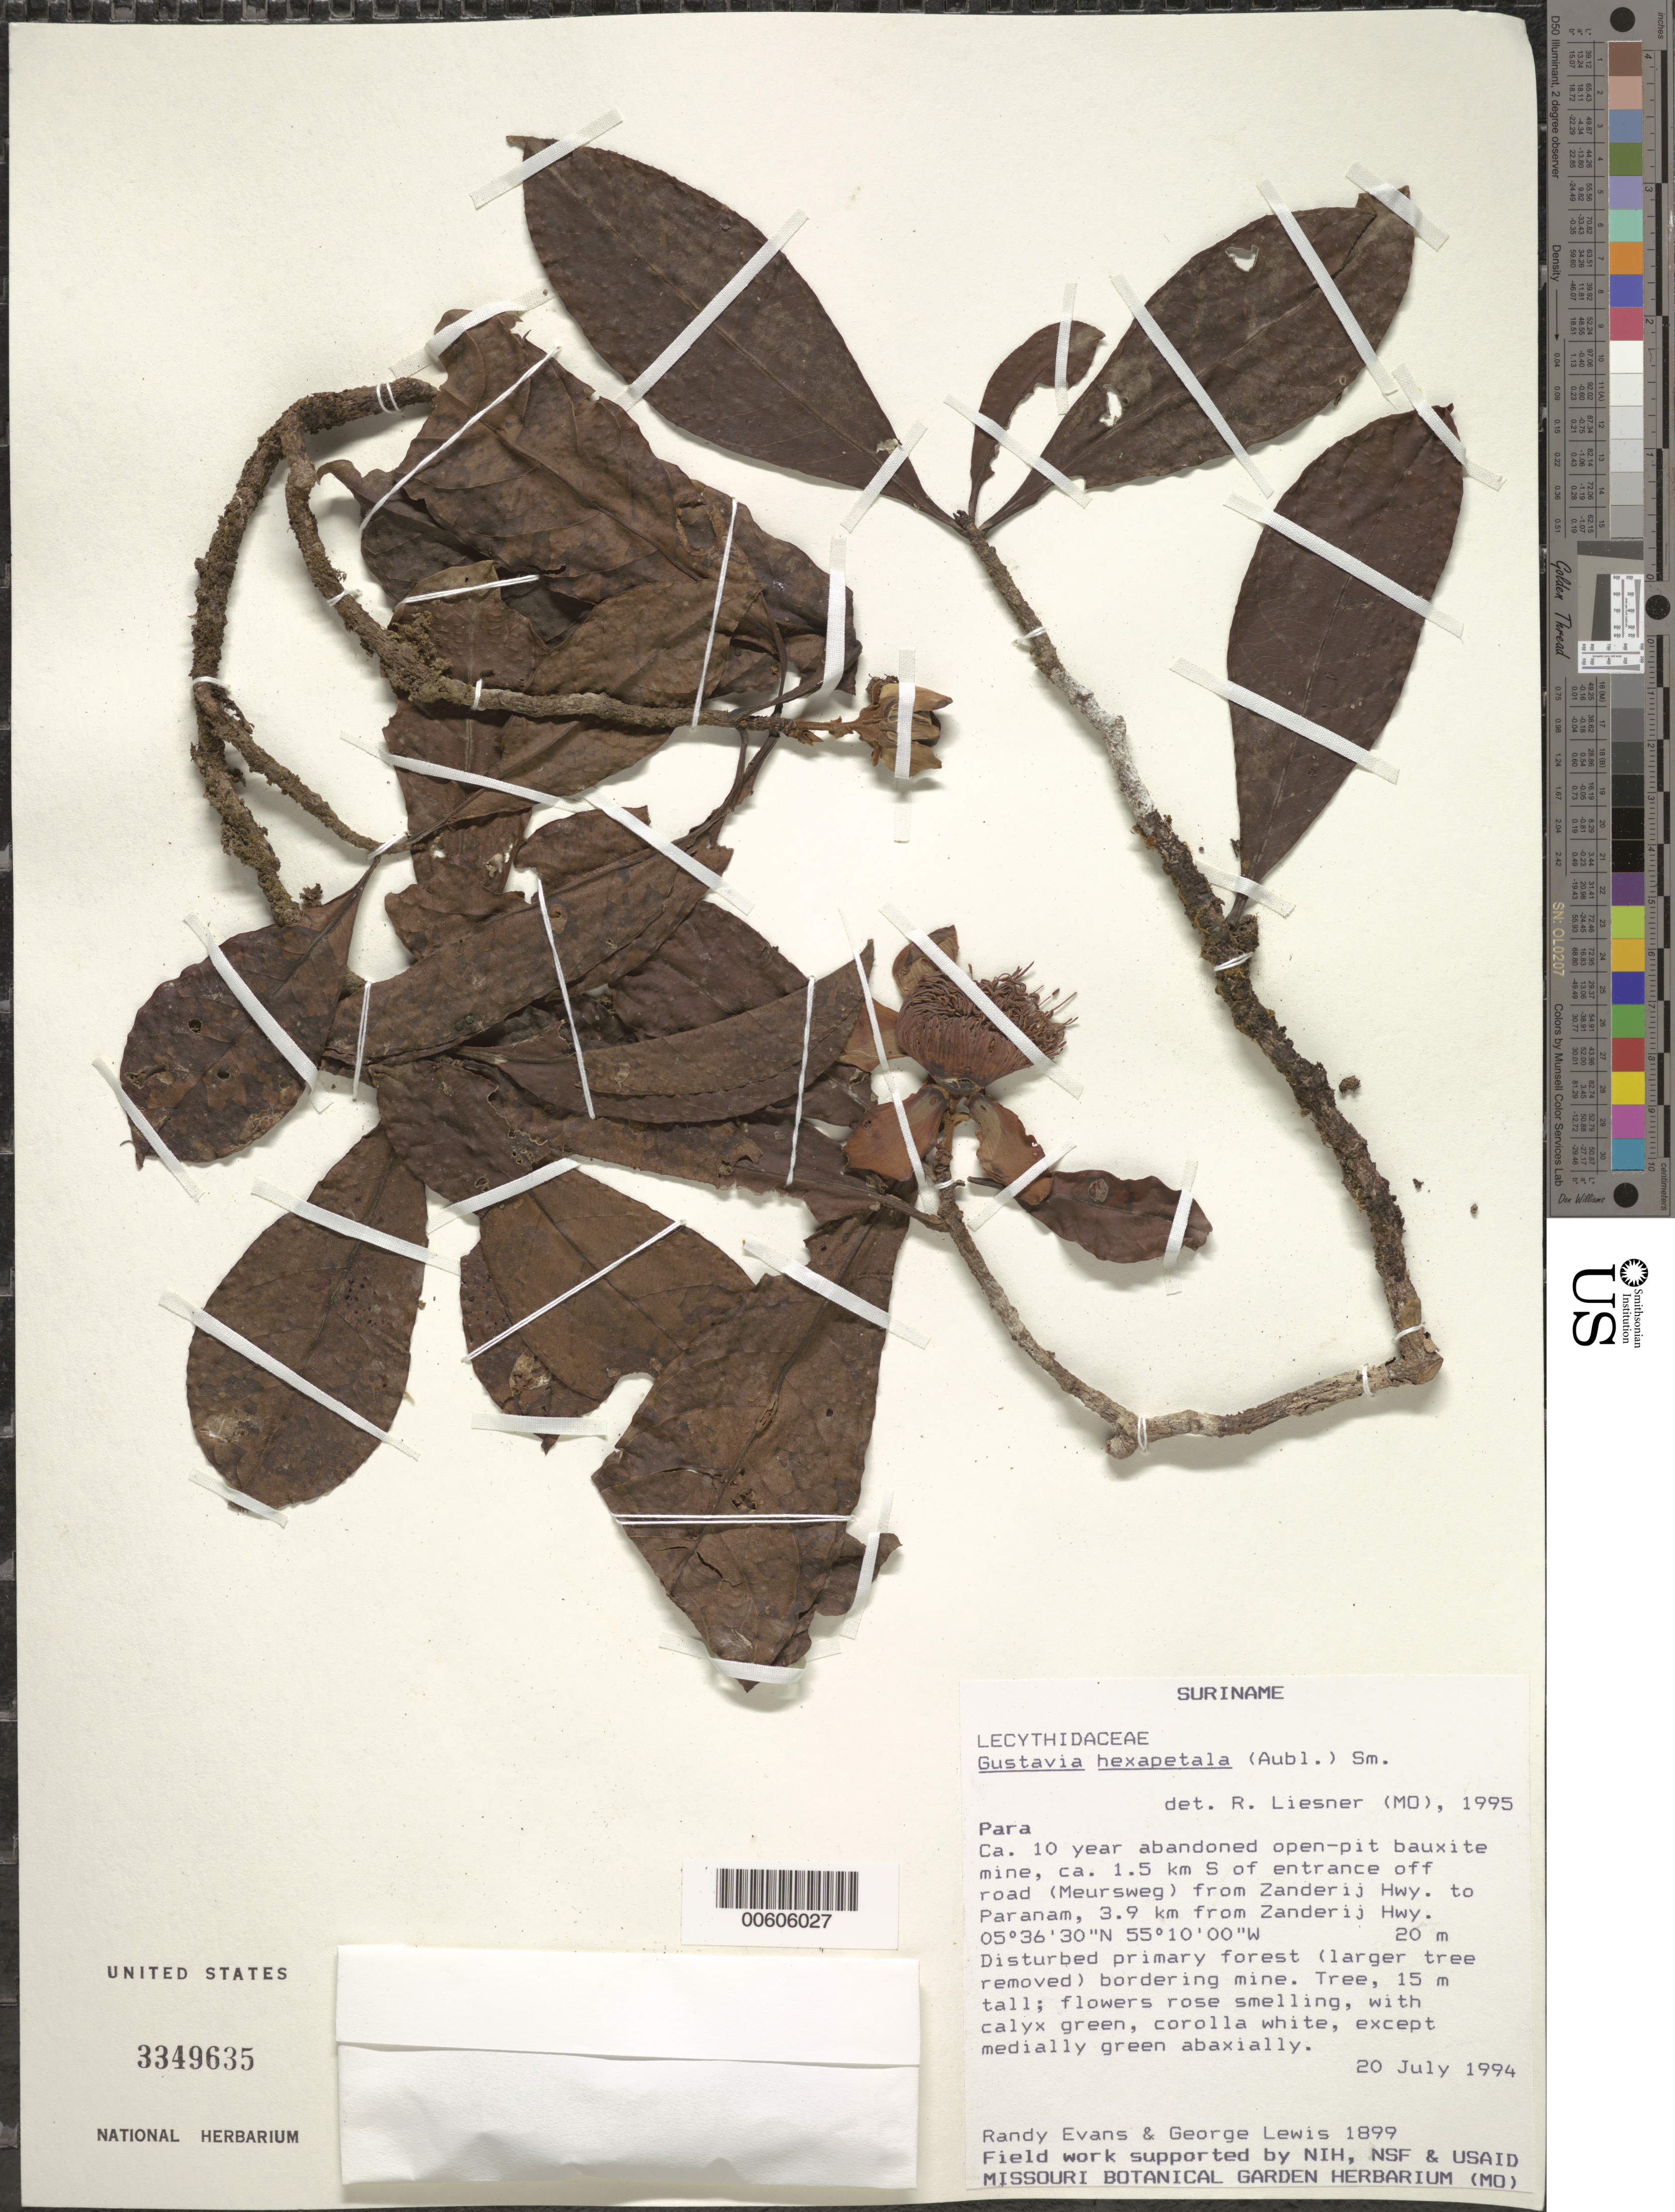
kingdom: Plantae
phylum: Tracheophyta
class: Magnoliopsida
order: Ericales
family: Lecythidaceae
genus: Gustavia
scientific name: Gustavia hexapetala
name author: (Aubl.) Sm.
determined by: Liesner, R. L.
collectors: R. Evans & G. Lewis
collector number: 1899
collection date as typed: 20-Jul-94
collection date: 1994-07-20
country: Suriname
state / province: Para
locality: Zanderij Hwy., 3.9 km from hwy, 1.5 km S of entrance of mine off road (Meursweg)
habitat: Abandoned open-pit bauxite mine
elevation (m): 20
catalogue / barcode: US 3349635